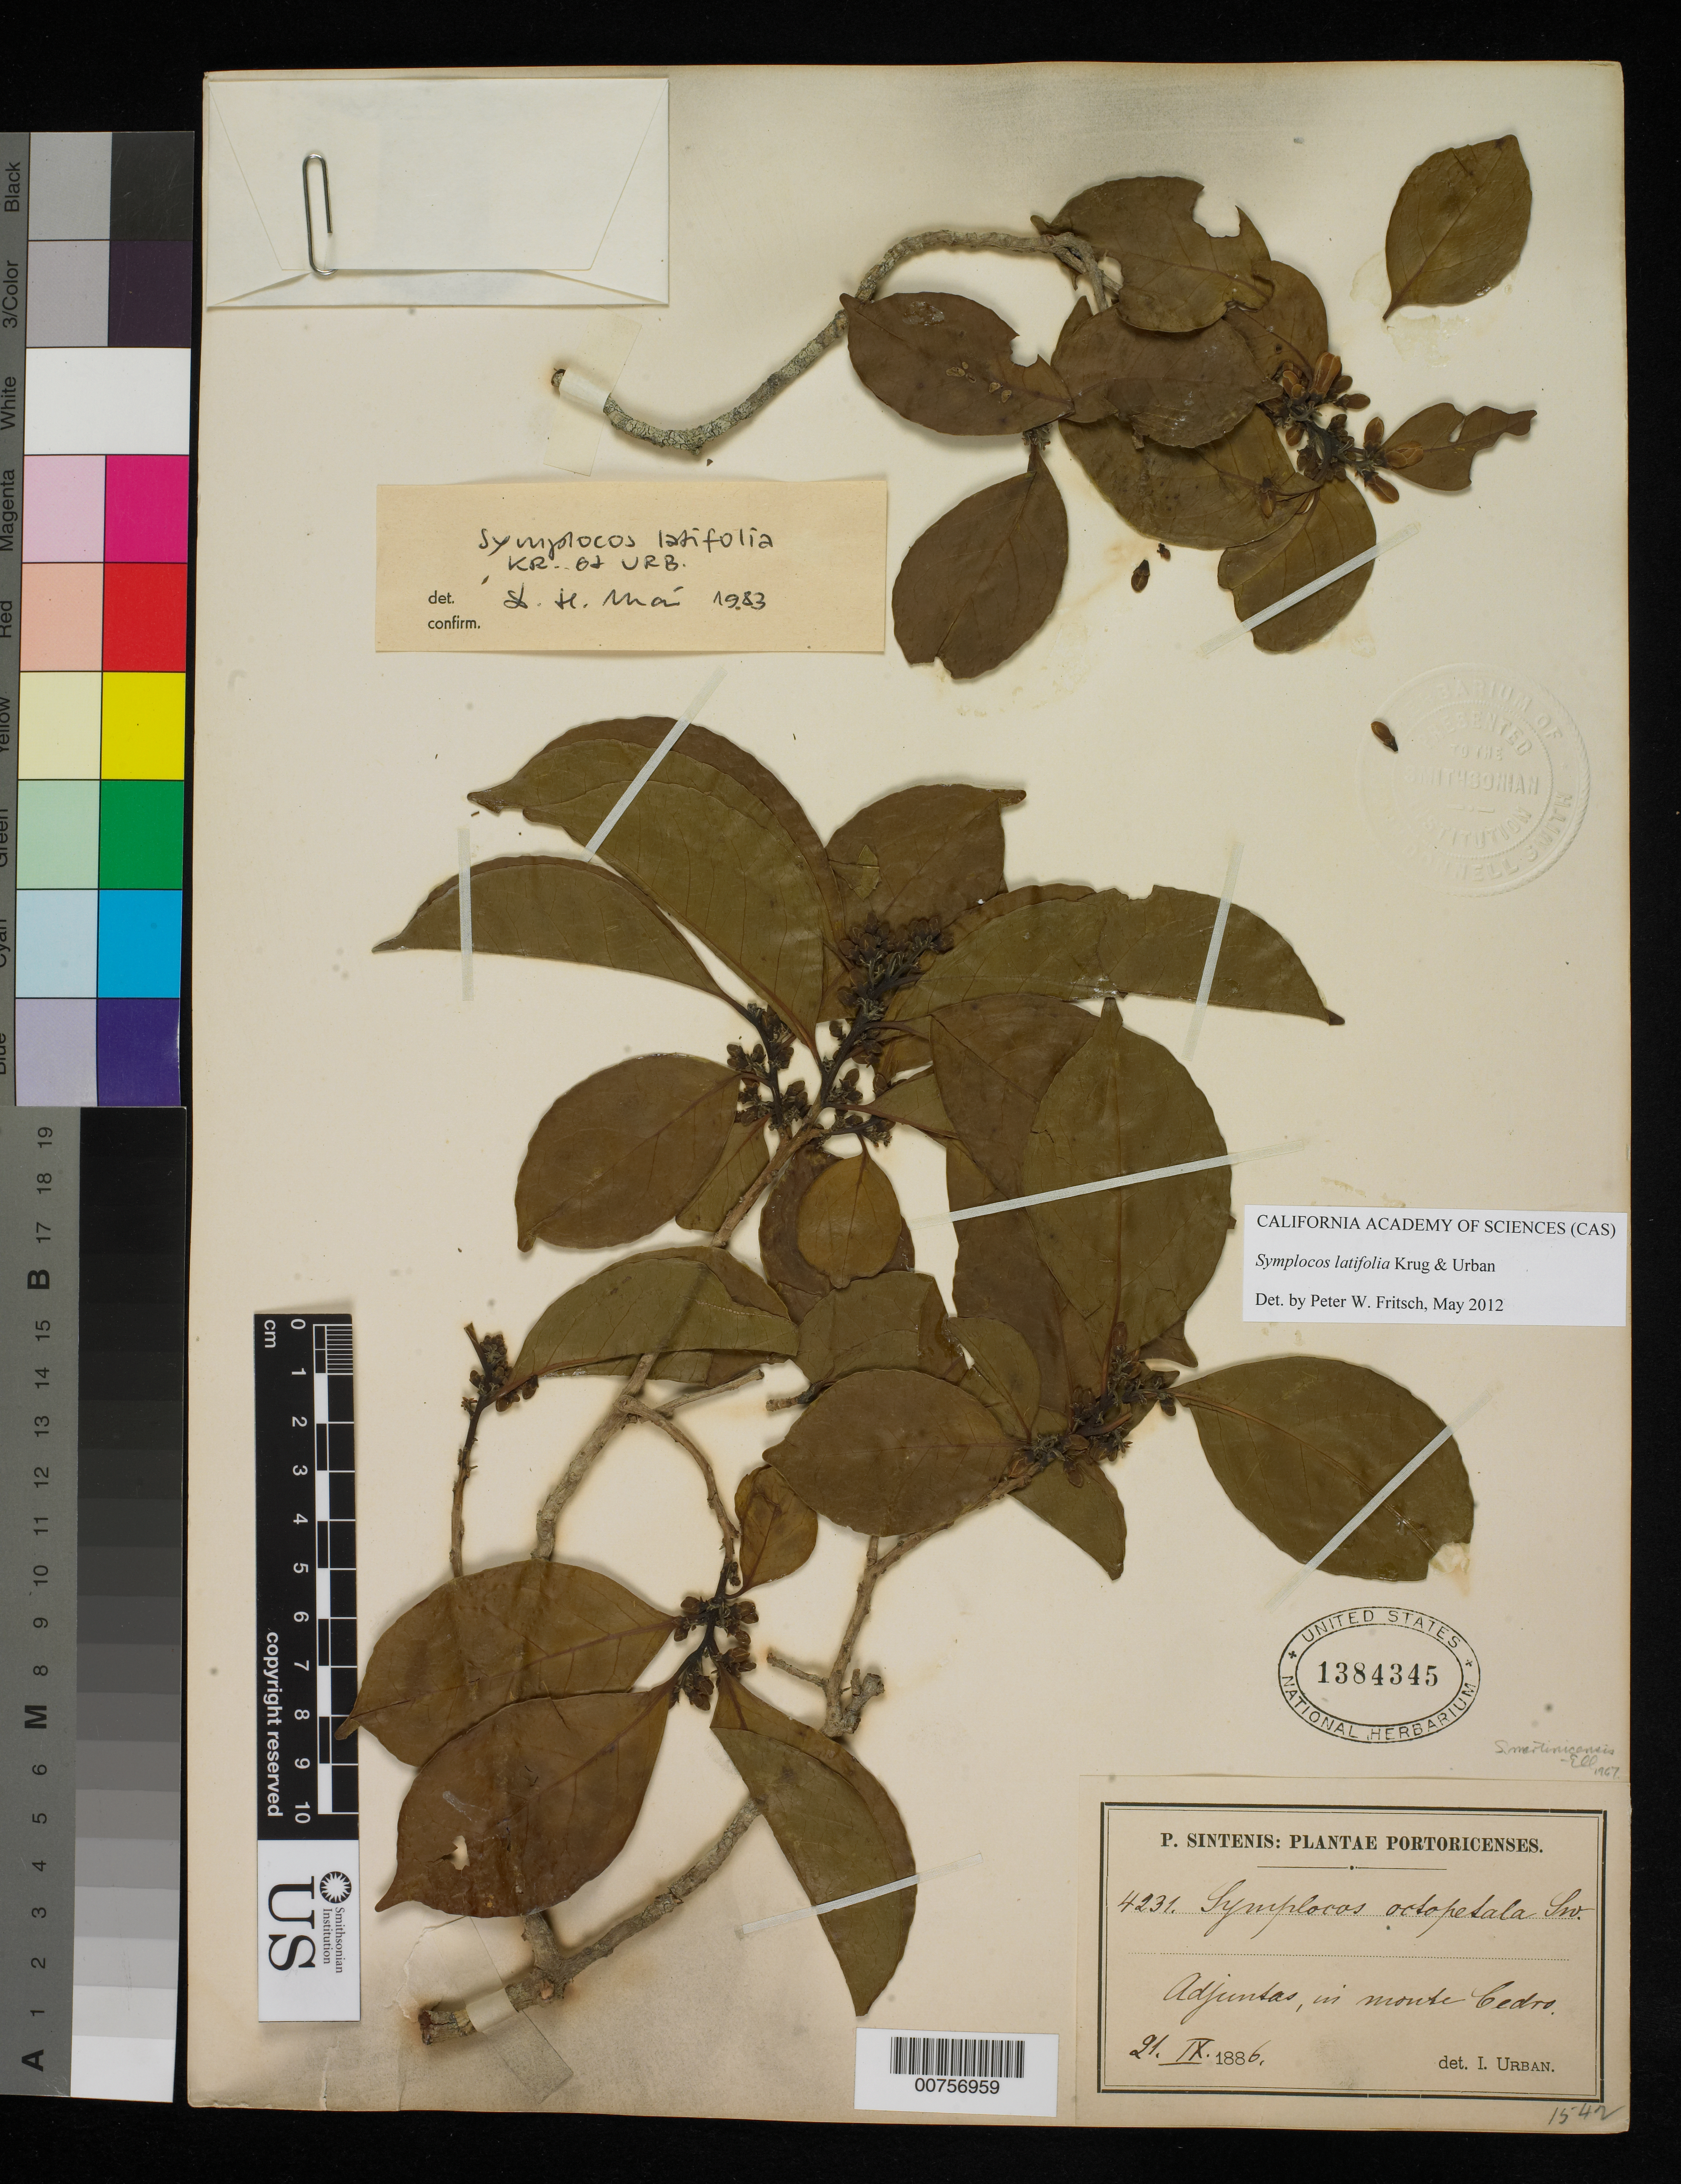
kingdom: Plantae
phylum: Tracheophyta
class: Magnoliopsida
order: Ericales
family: Symplocaceae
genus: Symplocos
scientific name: Symplocos latifolia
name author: Krug & Urb.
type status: Isosyntype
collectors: P. Sintenis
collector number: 4231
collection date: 1886-09-21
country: Puerto Rico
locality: Adjuntas, in monte Cedro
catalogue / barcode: US 1384345